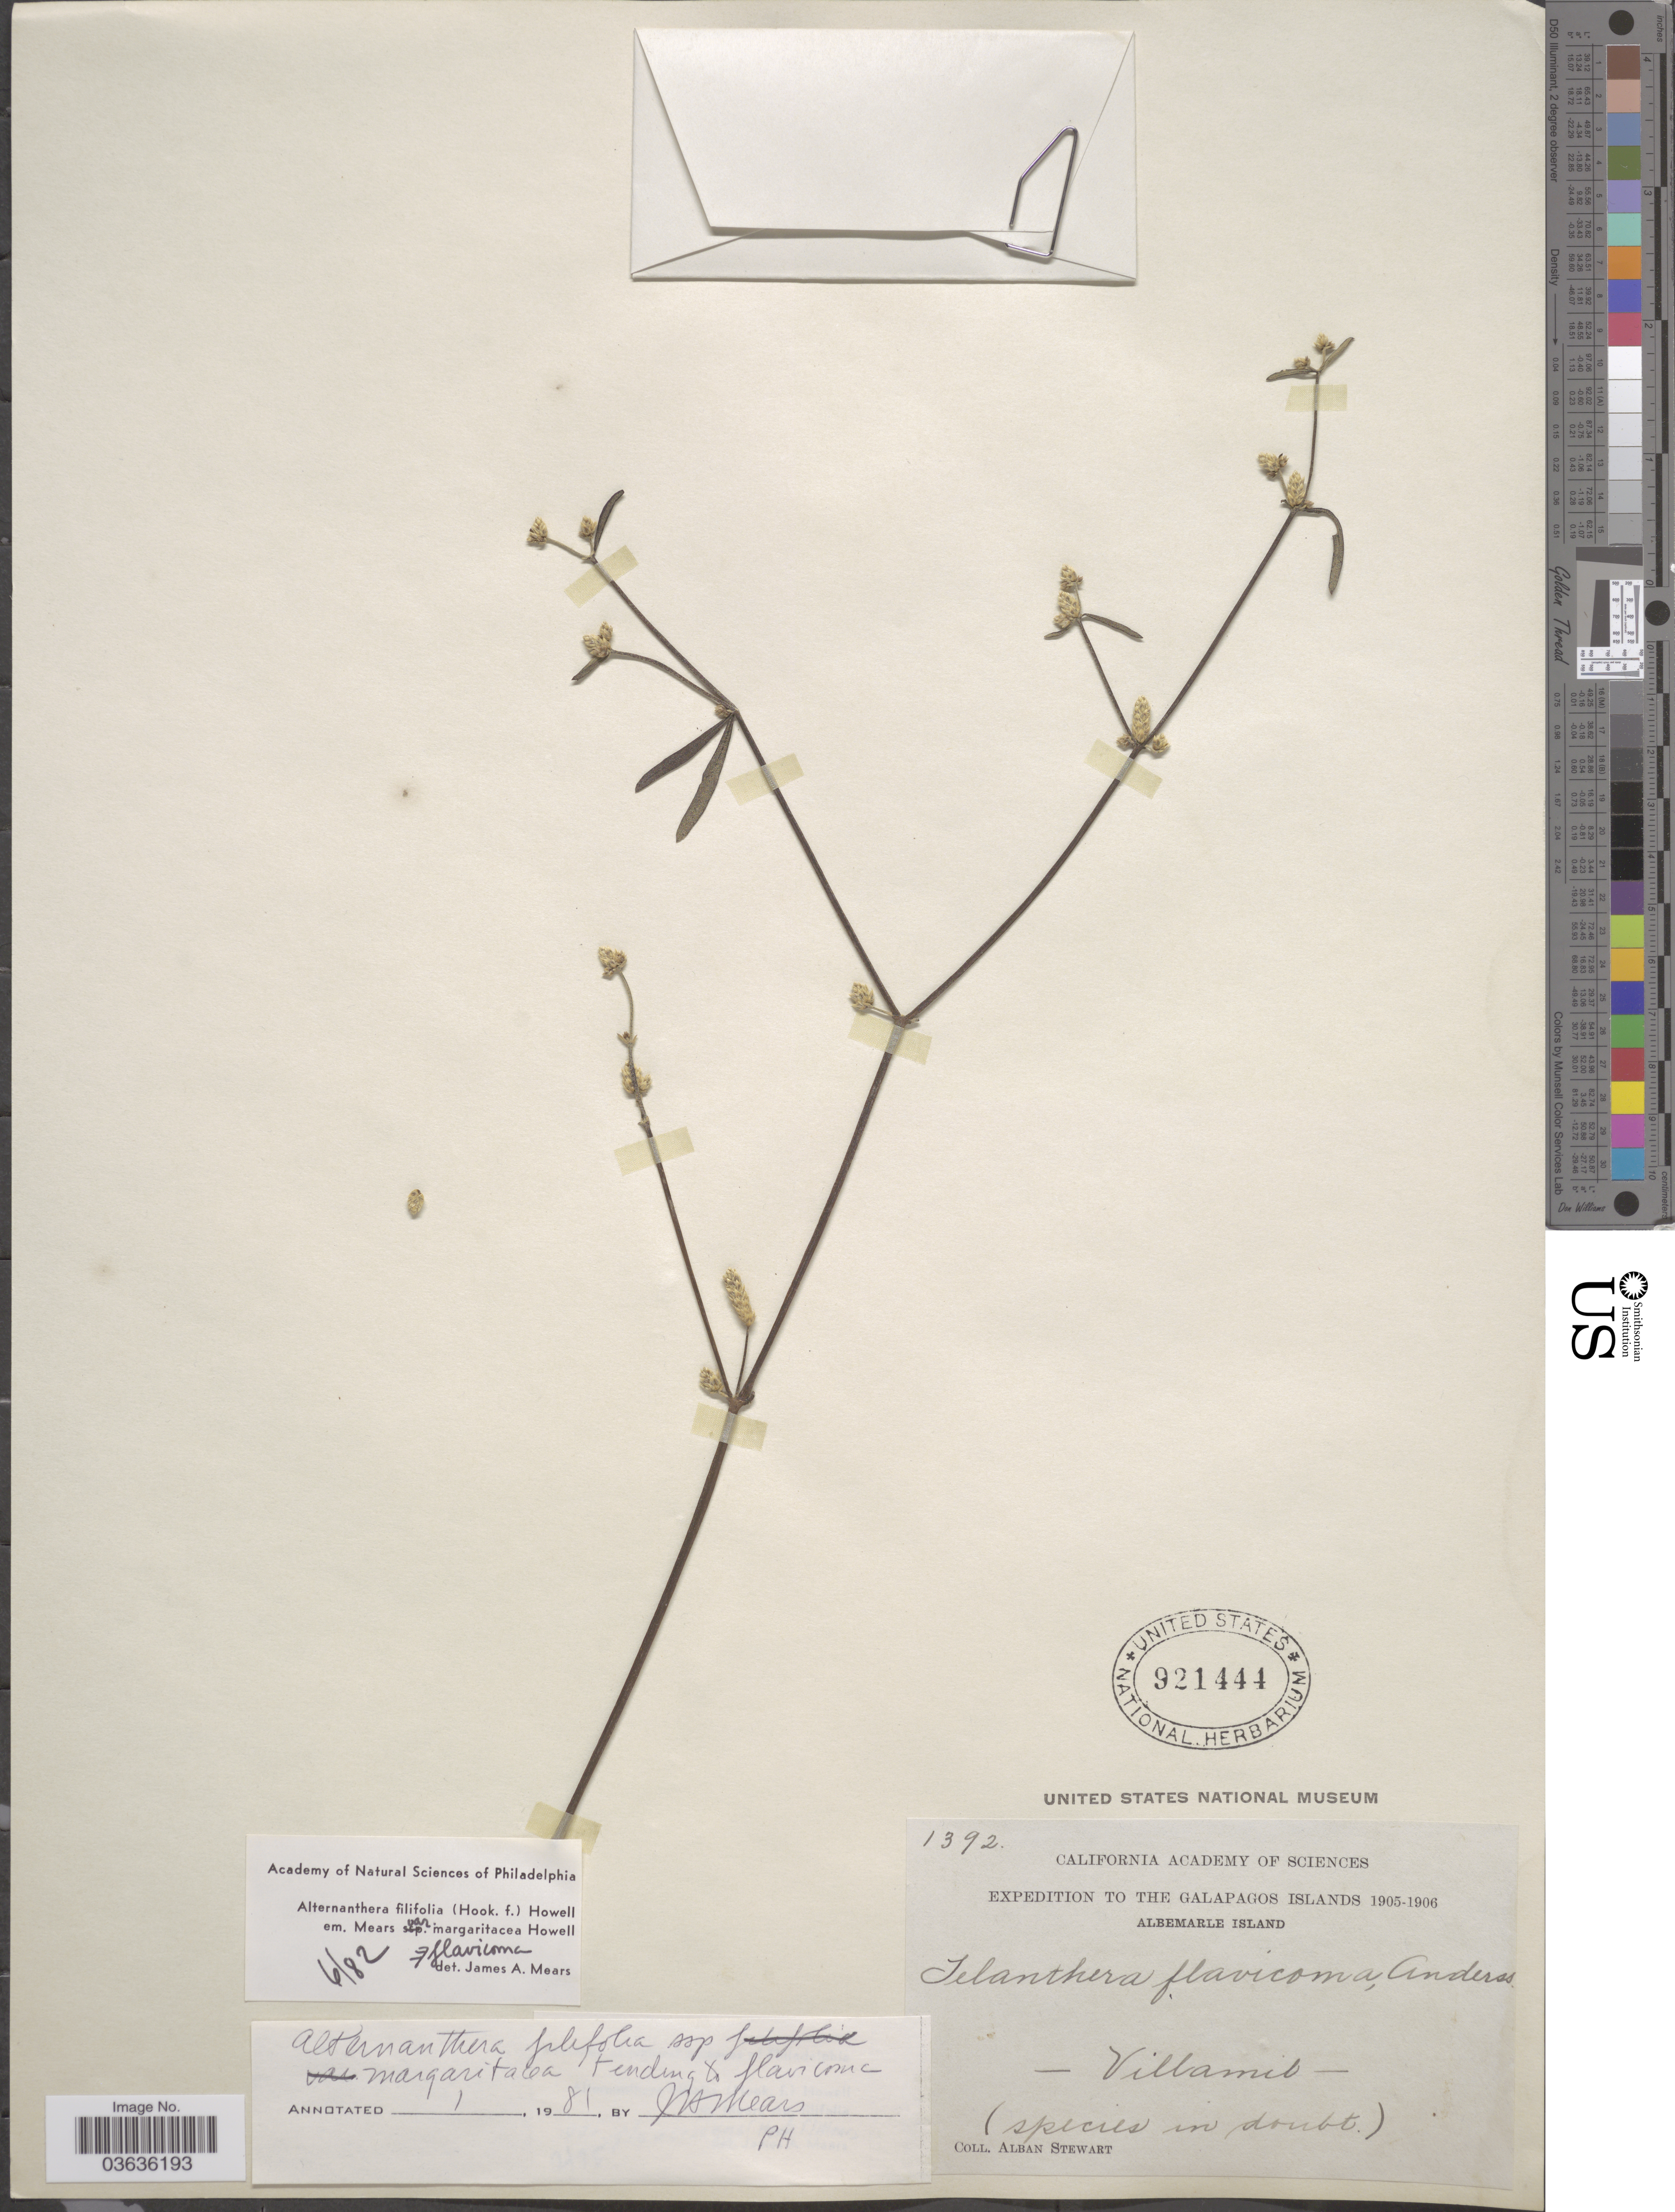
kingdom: Plantae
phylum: Tracheophyta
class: Magnoliopsida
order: Caryophyllales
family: Amaranthaceae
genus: Alternanthera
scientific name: Alternanthera filifolia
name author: (Hook. f.) J.T. Howell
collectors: A. Stewart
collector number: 1392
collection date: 1905/1906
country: Ecuador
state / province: Colón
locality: The Galapagos Islands. Albemarle Island. Villamil.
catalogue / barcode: US 921444